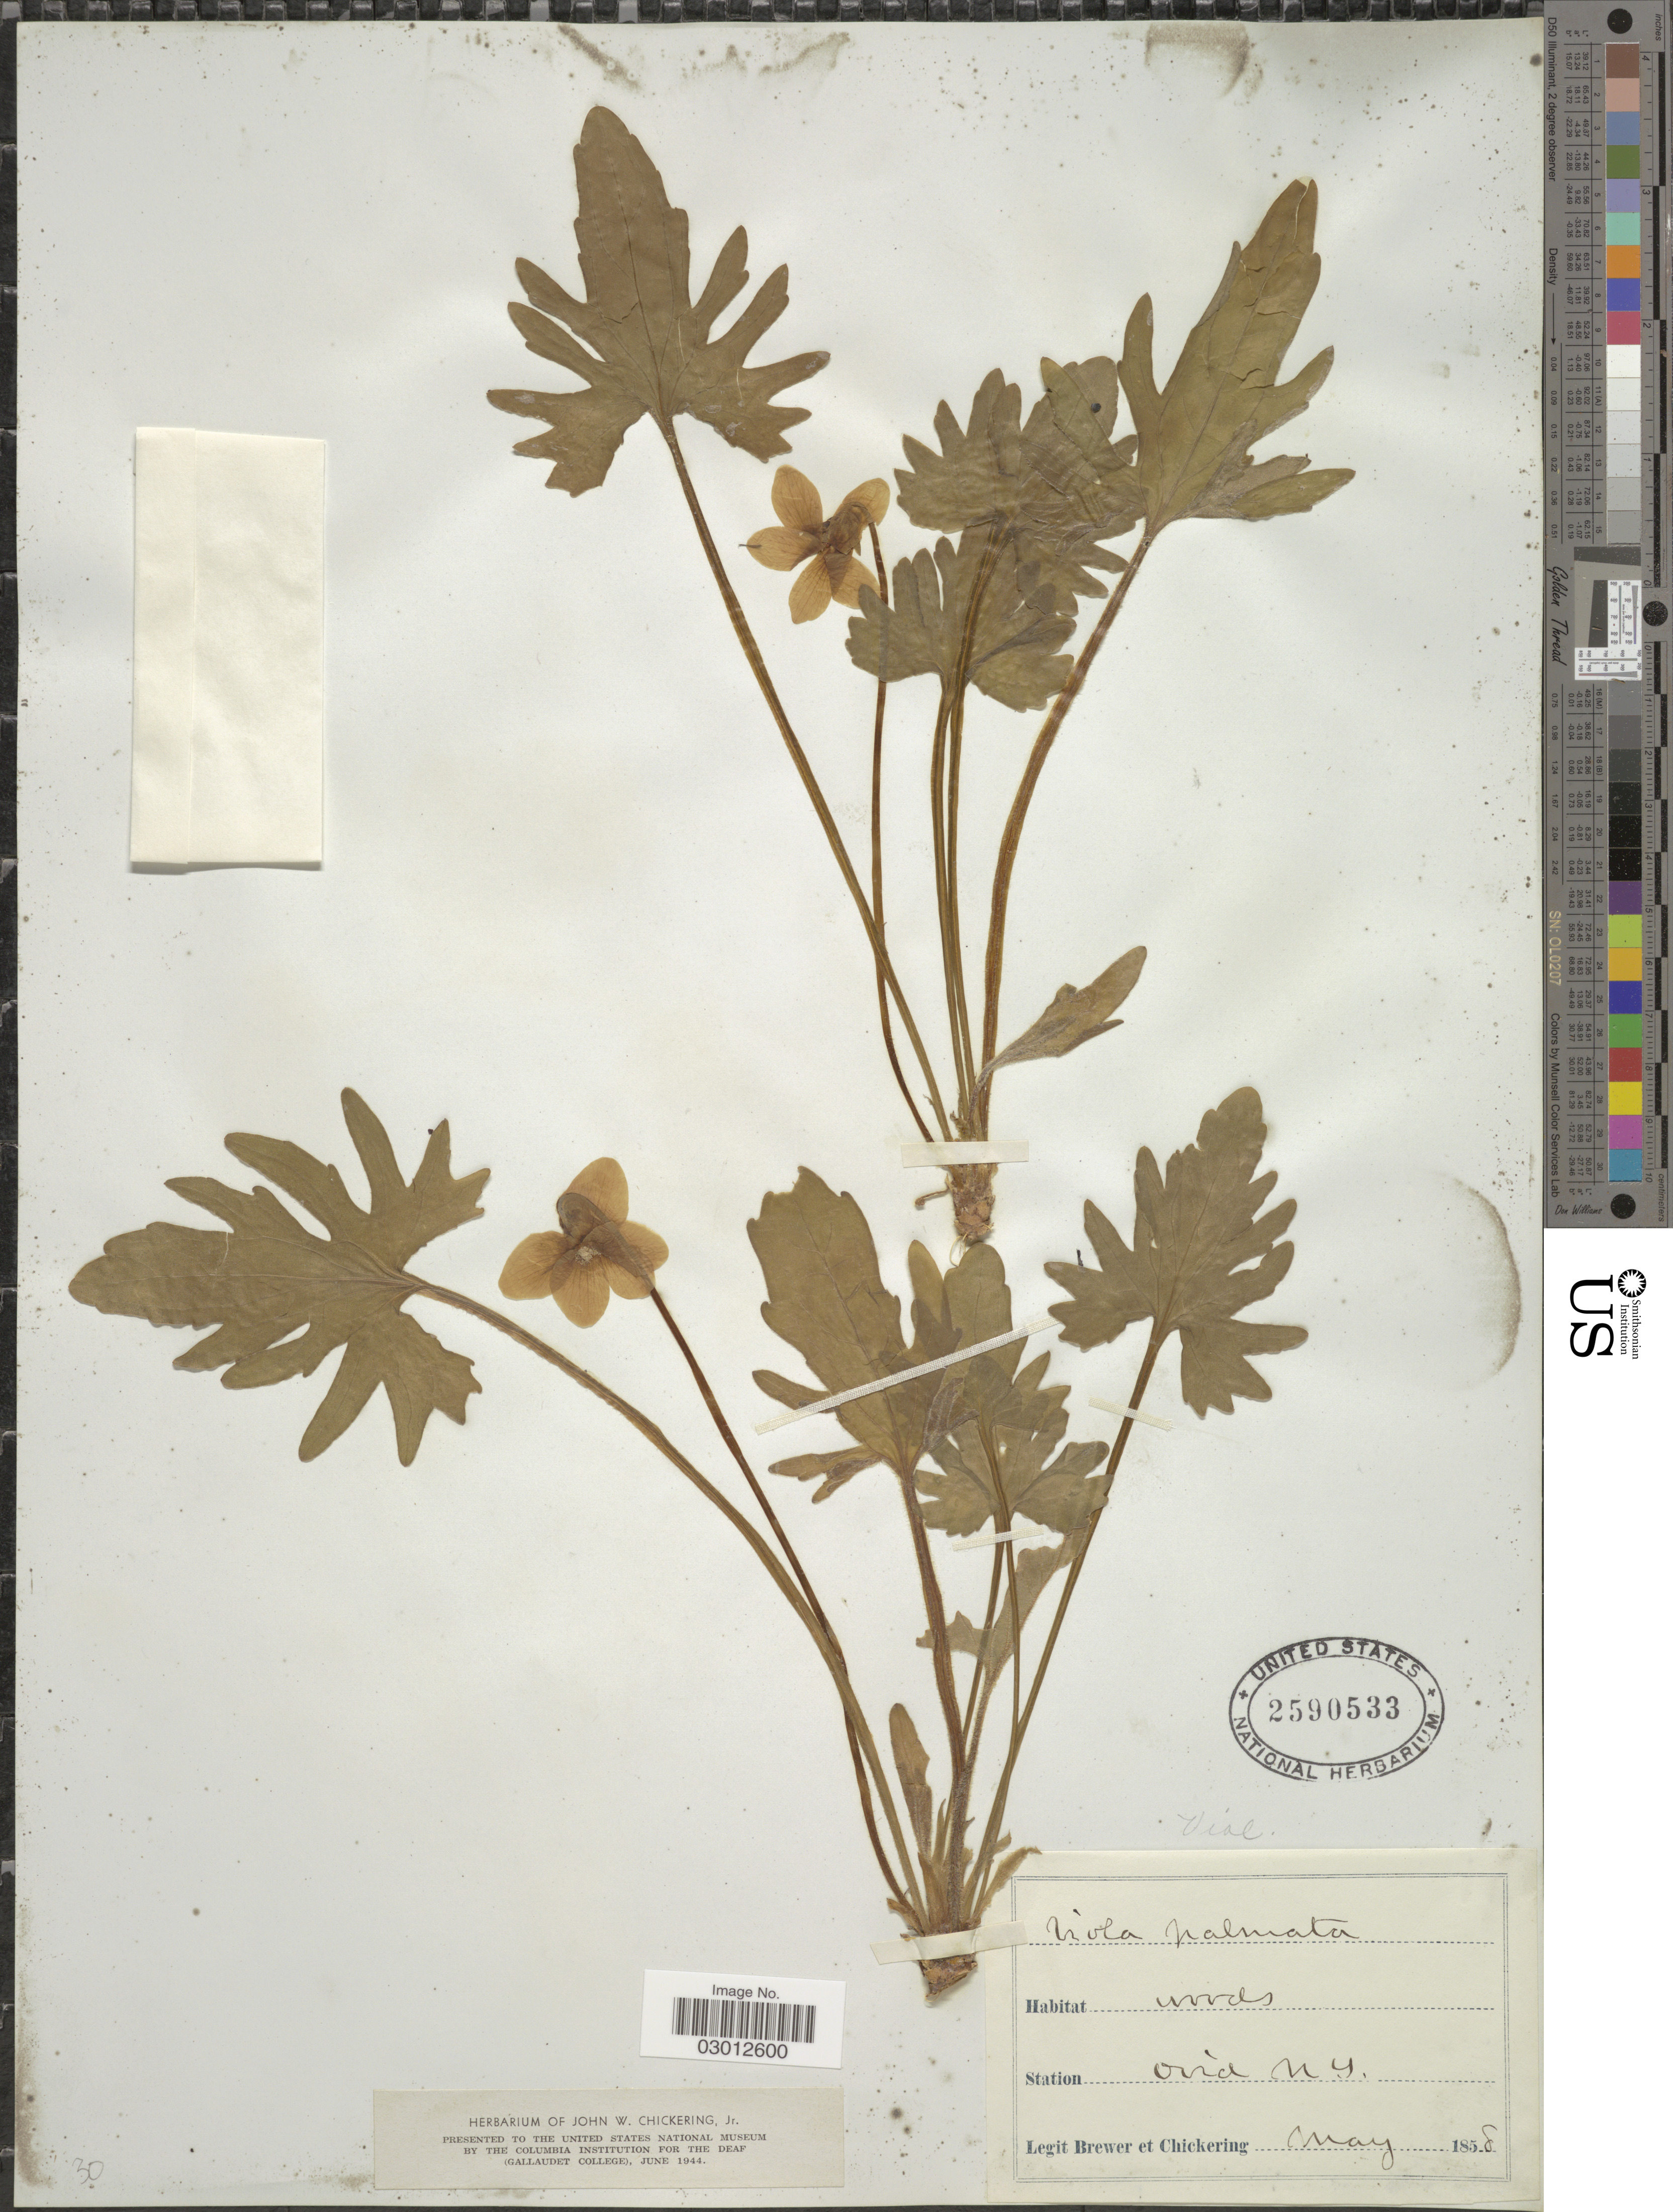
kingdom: Plantae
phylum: Tracheophyta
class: Magnoliopsida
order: Malpighiales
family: Violaceae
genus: Viola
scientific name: Viola palmata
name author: L.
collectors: -. Brewer & J. W. Chickering Jr.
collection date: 1858-05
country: United States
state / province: New York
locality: Station ovid N.Y.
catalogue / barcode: US 2590533